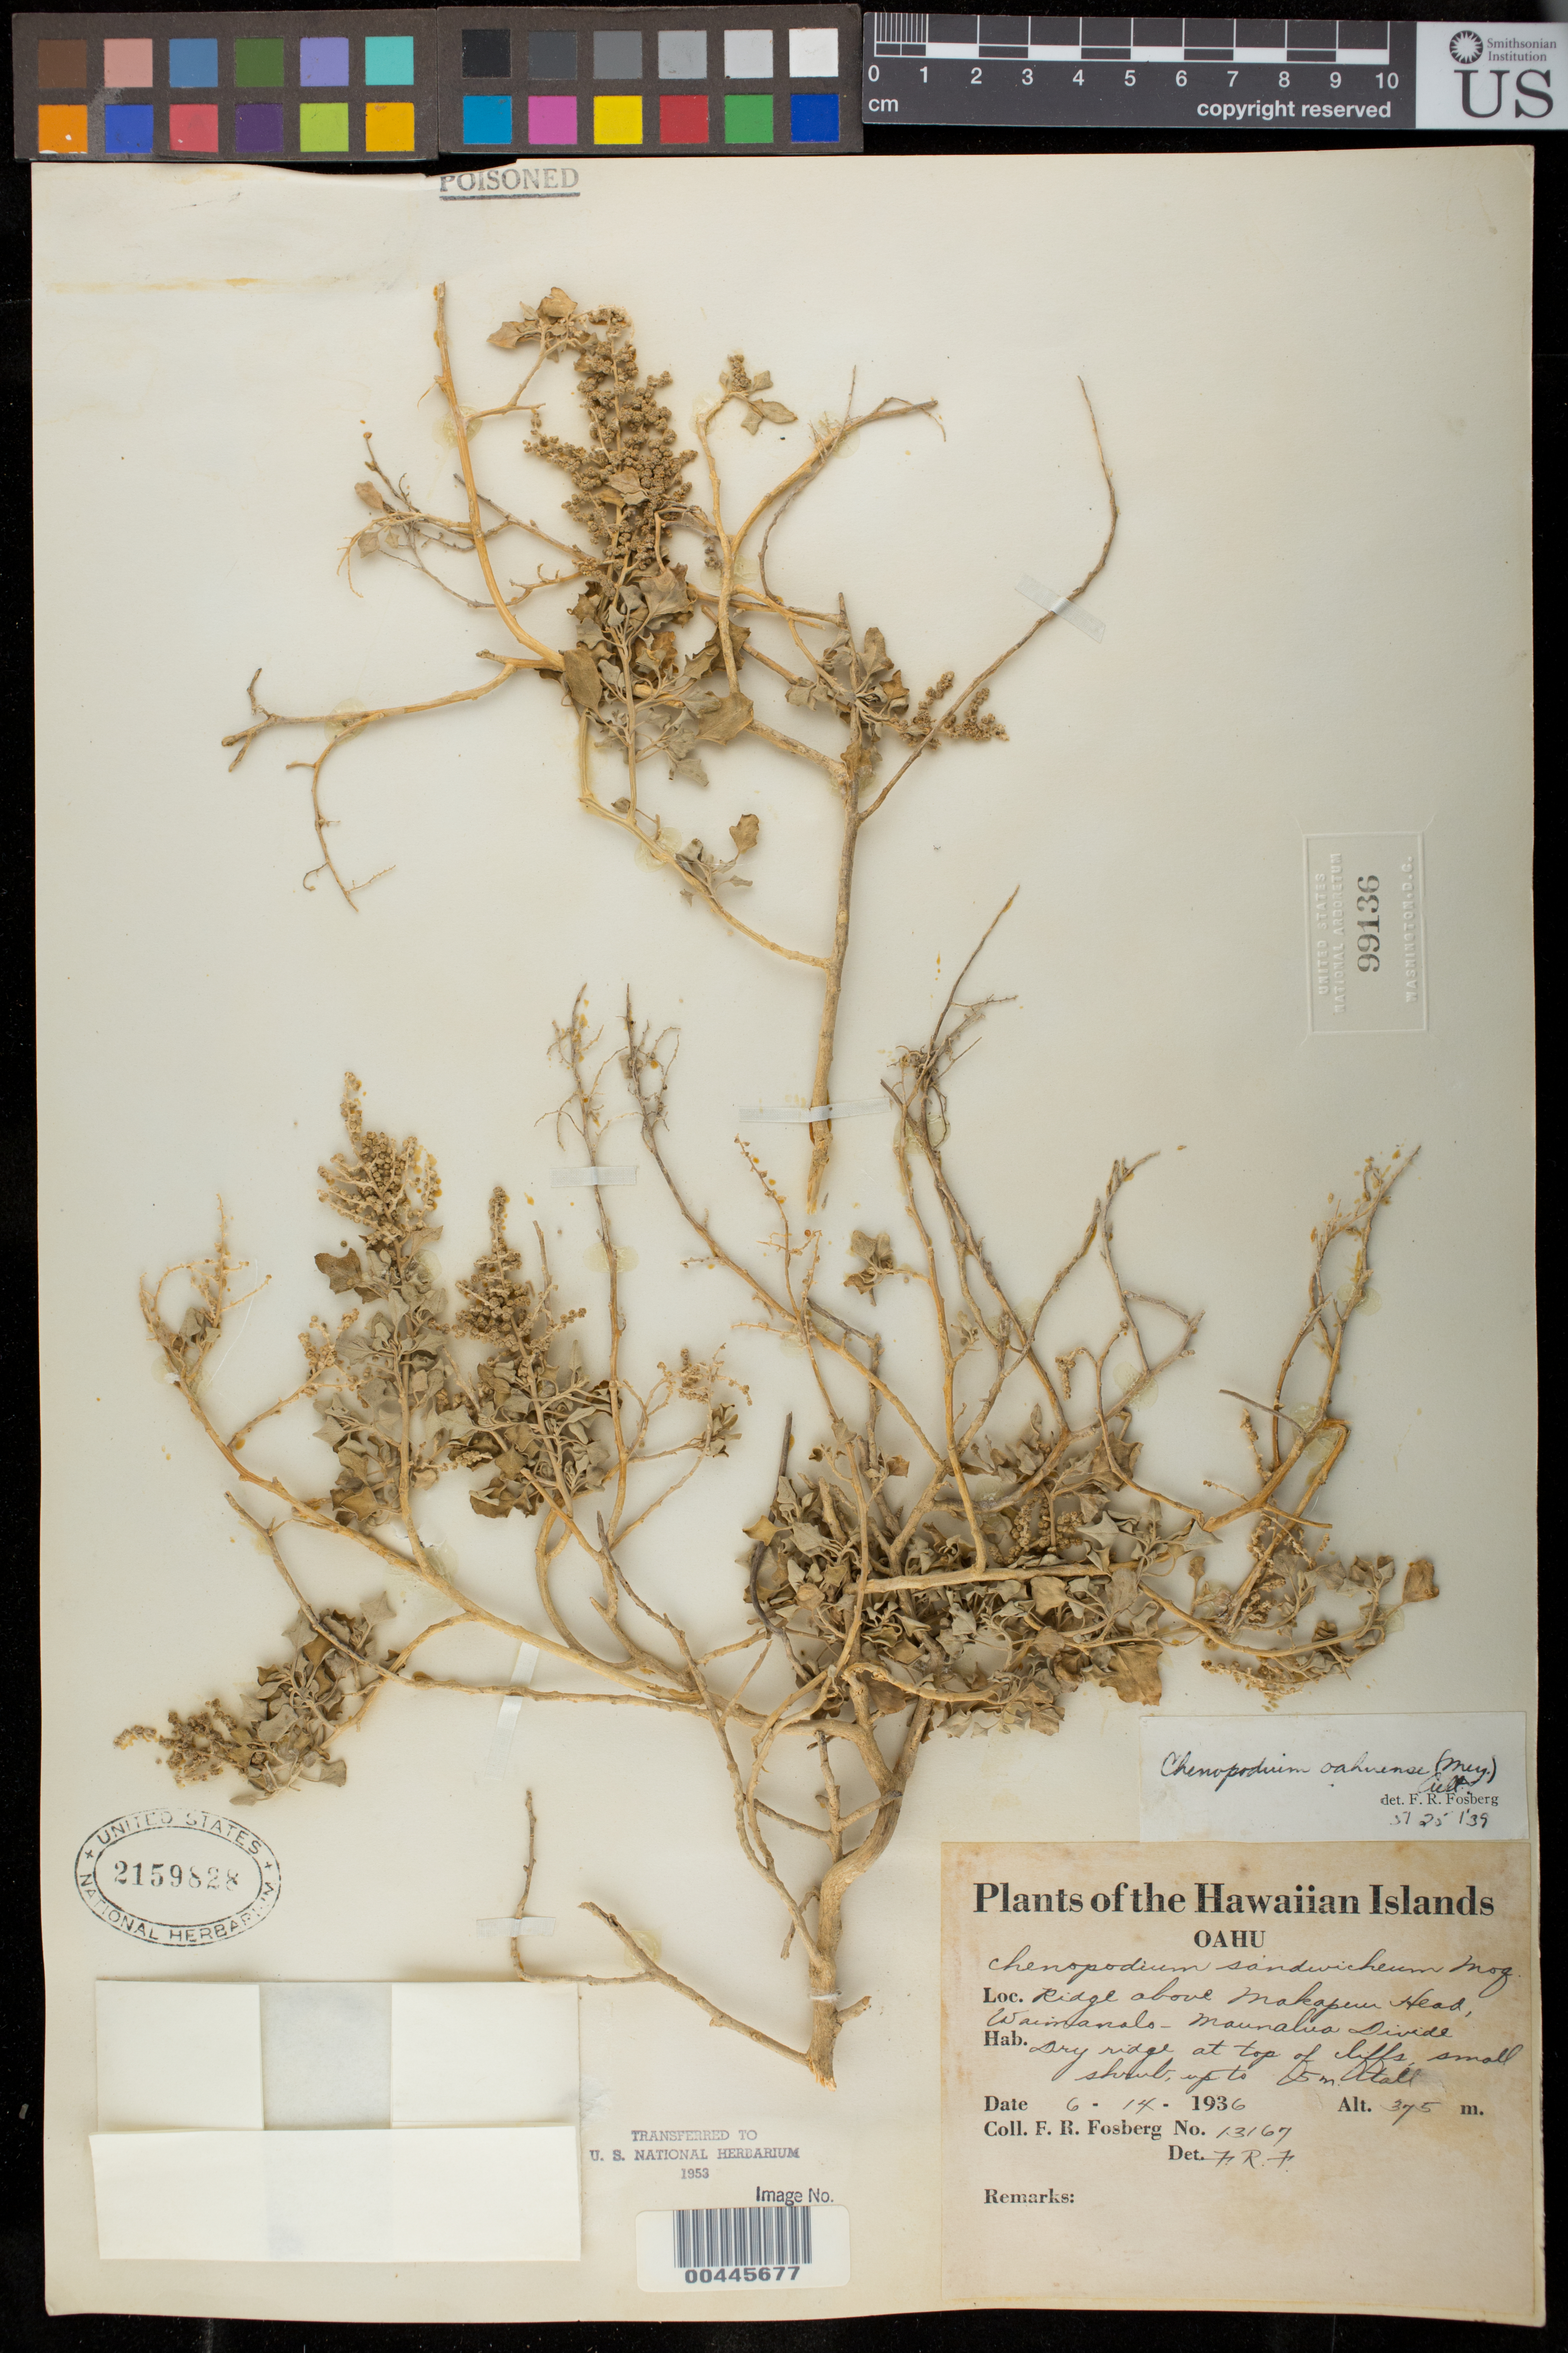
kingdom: Plantae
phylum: Tracheophyta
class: Magnoliopsida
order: Caryophyllales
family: Amaranthaceae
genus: Chenopodium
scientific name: Chenopodium oahuense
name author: (Meyen) Aellen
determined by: Fosberg, F. R.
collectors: F. R. Fosberg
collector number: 13167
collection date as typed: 14 Jun 1936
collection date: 1936-06-14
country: United States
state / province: Hawaii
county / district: Honolulu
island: Oahu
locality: Ridge above Makapuu Head, Waimanalo-Maunalua Divide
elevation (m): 375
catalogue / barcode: US 2159828